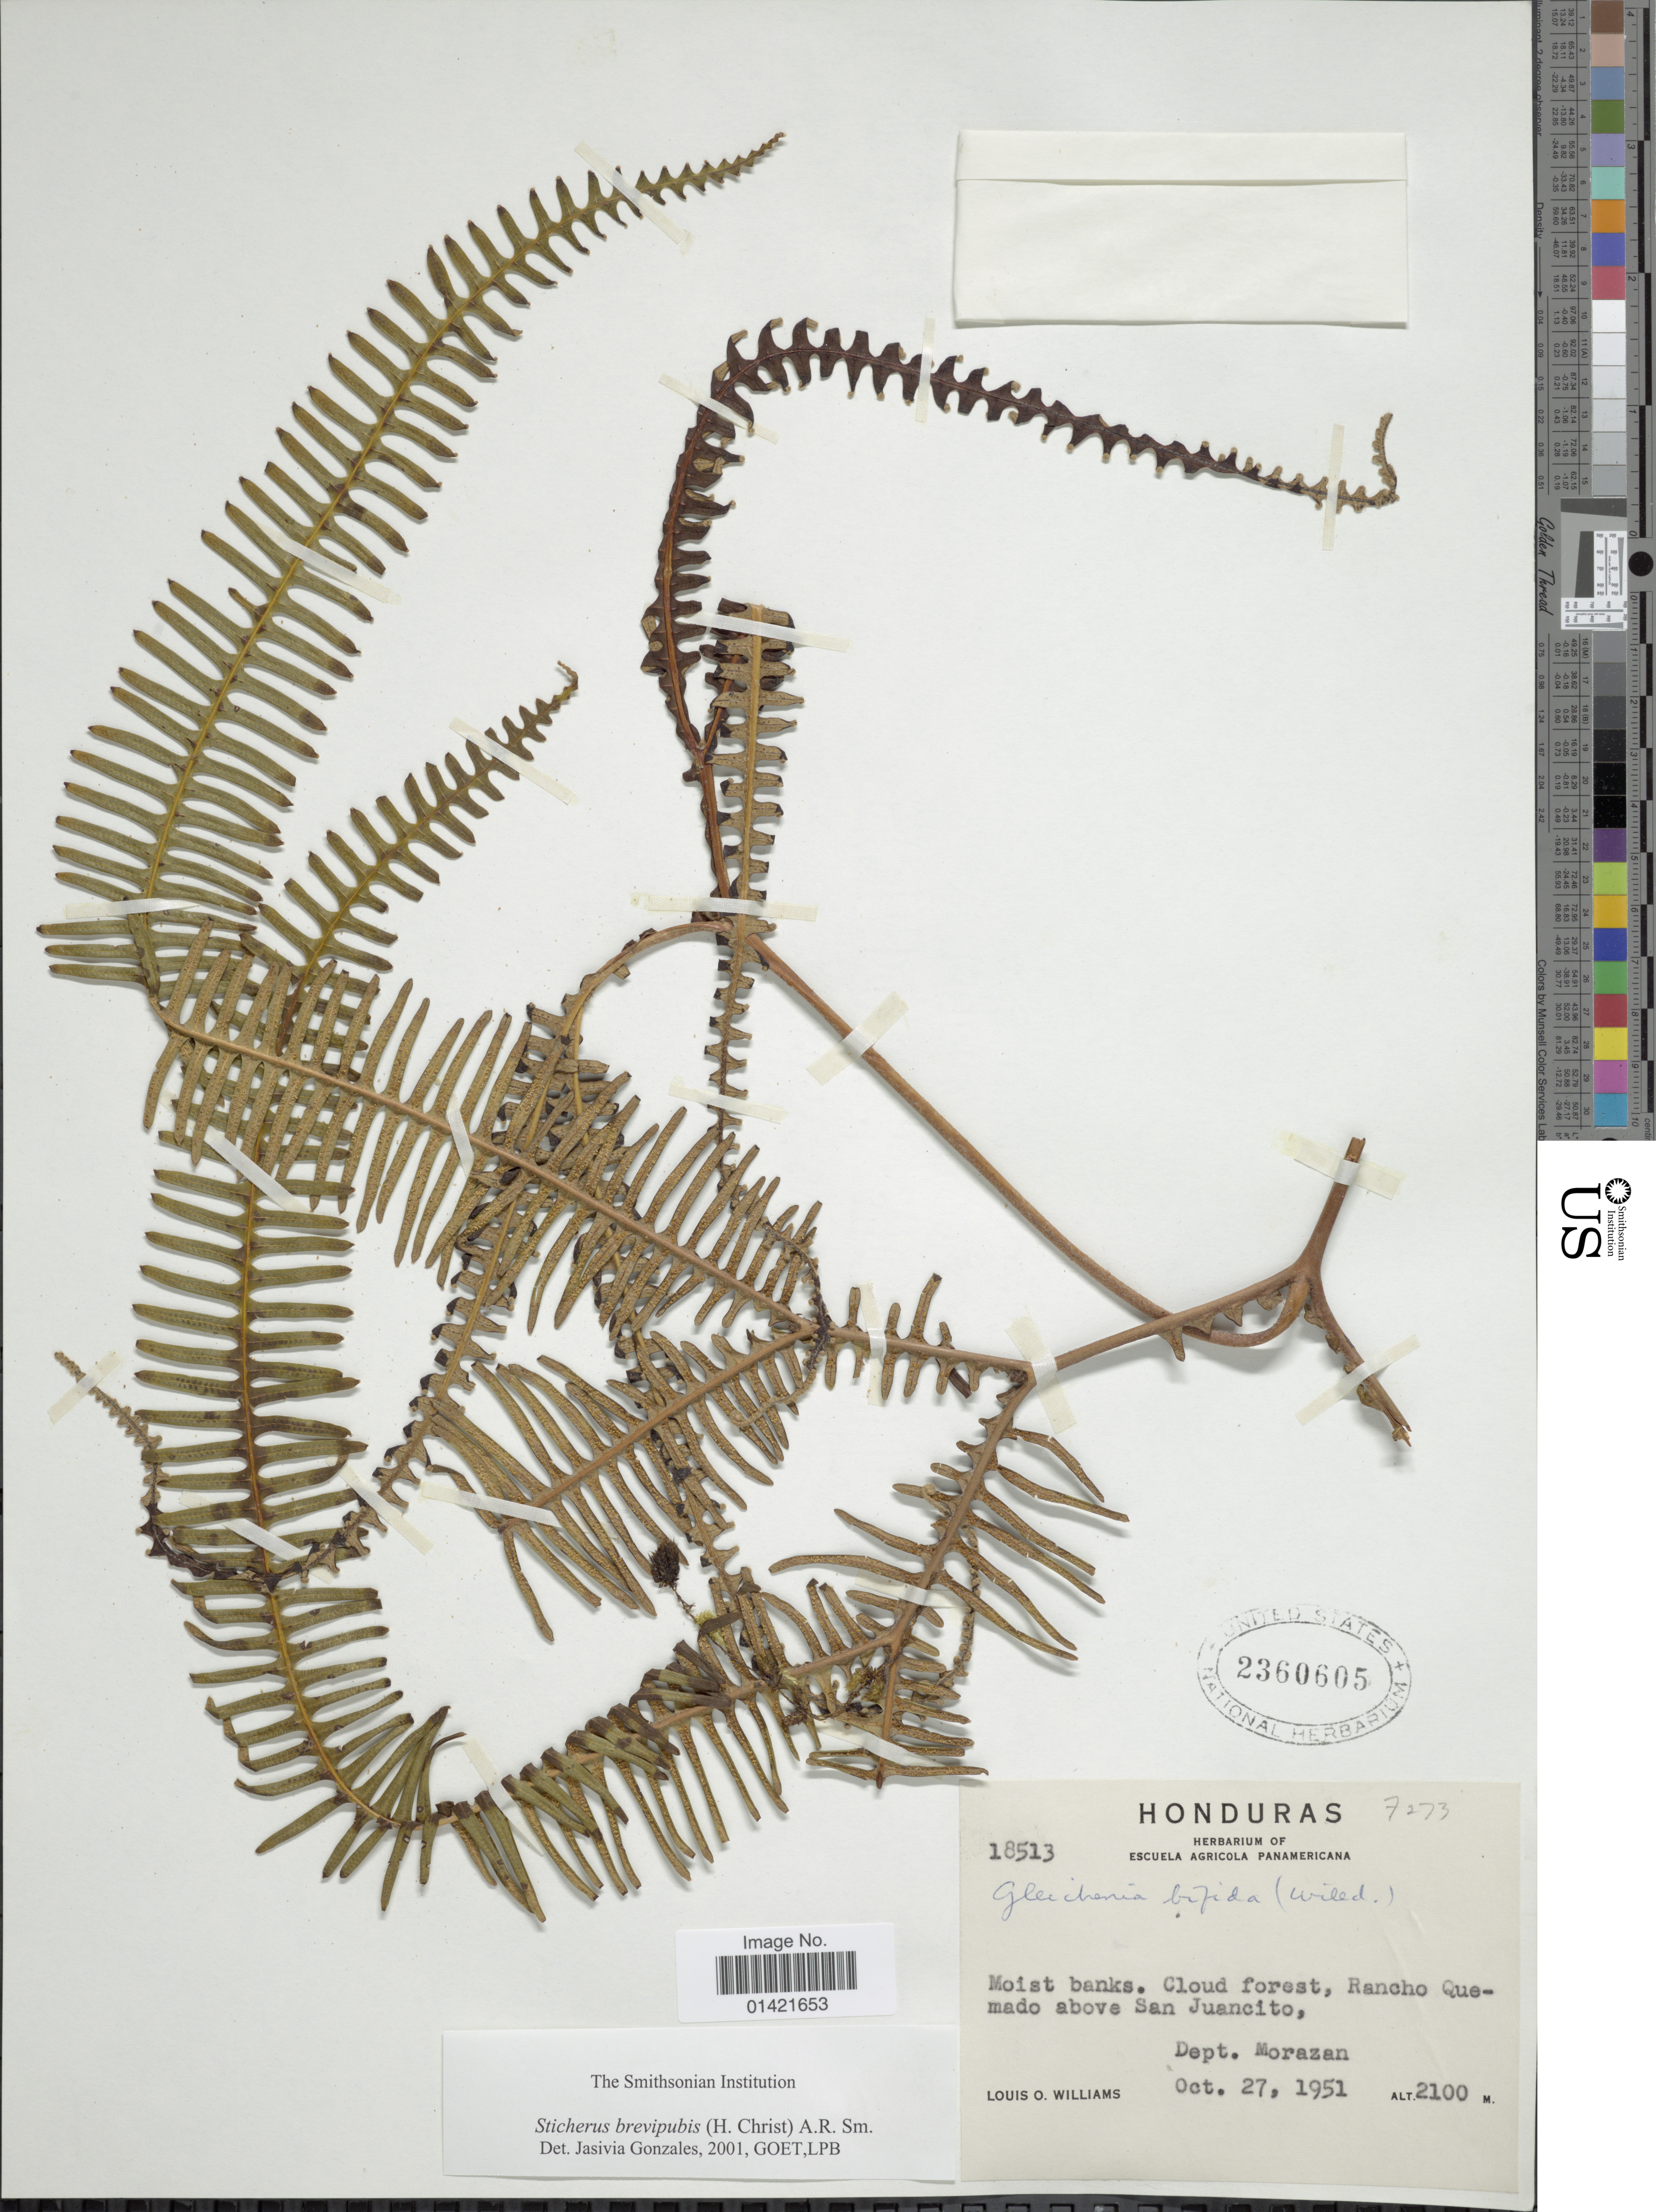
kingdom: Plantae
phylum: Tracheophyta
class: Polypodiopsida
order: Gleicheniales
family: Gleicheniaceae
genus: Sticherus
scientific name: Sticherus fulvus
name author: (Desv.) Ching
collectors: L. O. Williams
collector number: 18513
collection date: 1951-10-27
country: Honduras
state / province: Fco. Morazán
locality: Rancho Quemado above San Juancito. Dept. Morazan.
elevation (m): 2100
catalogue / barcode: US 2360605